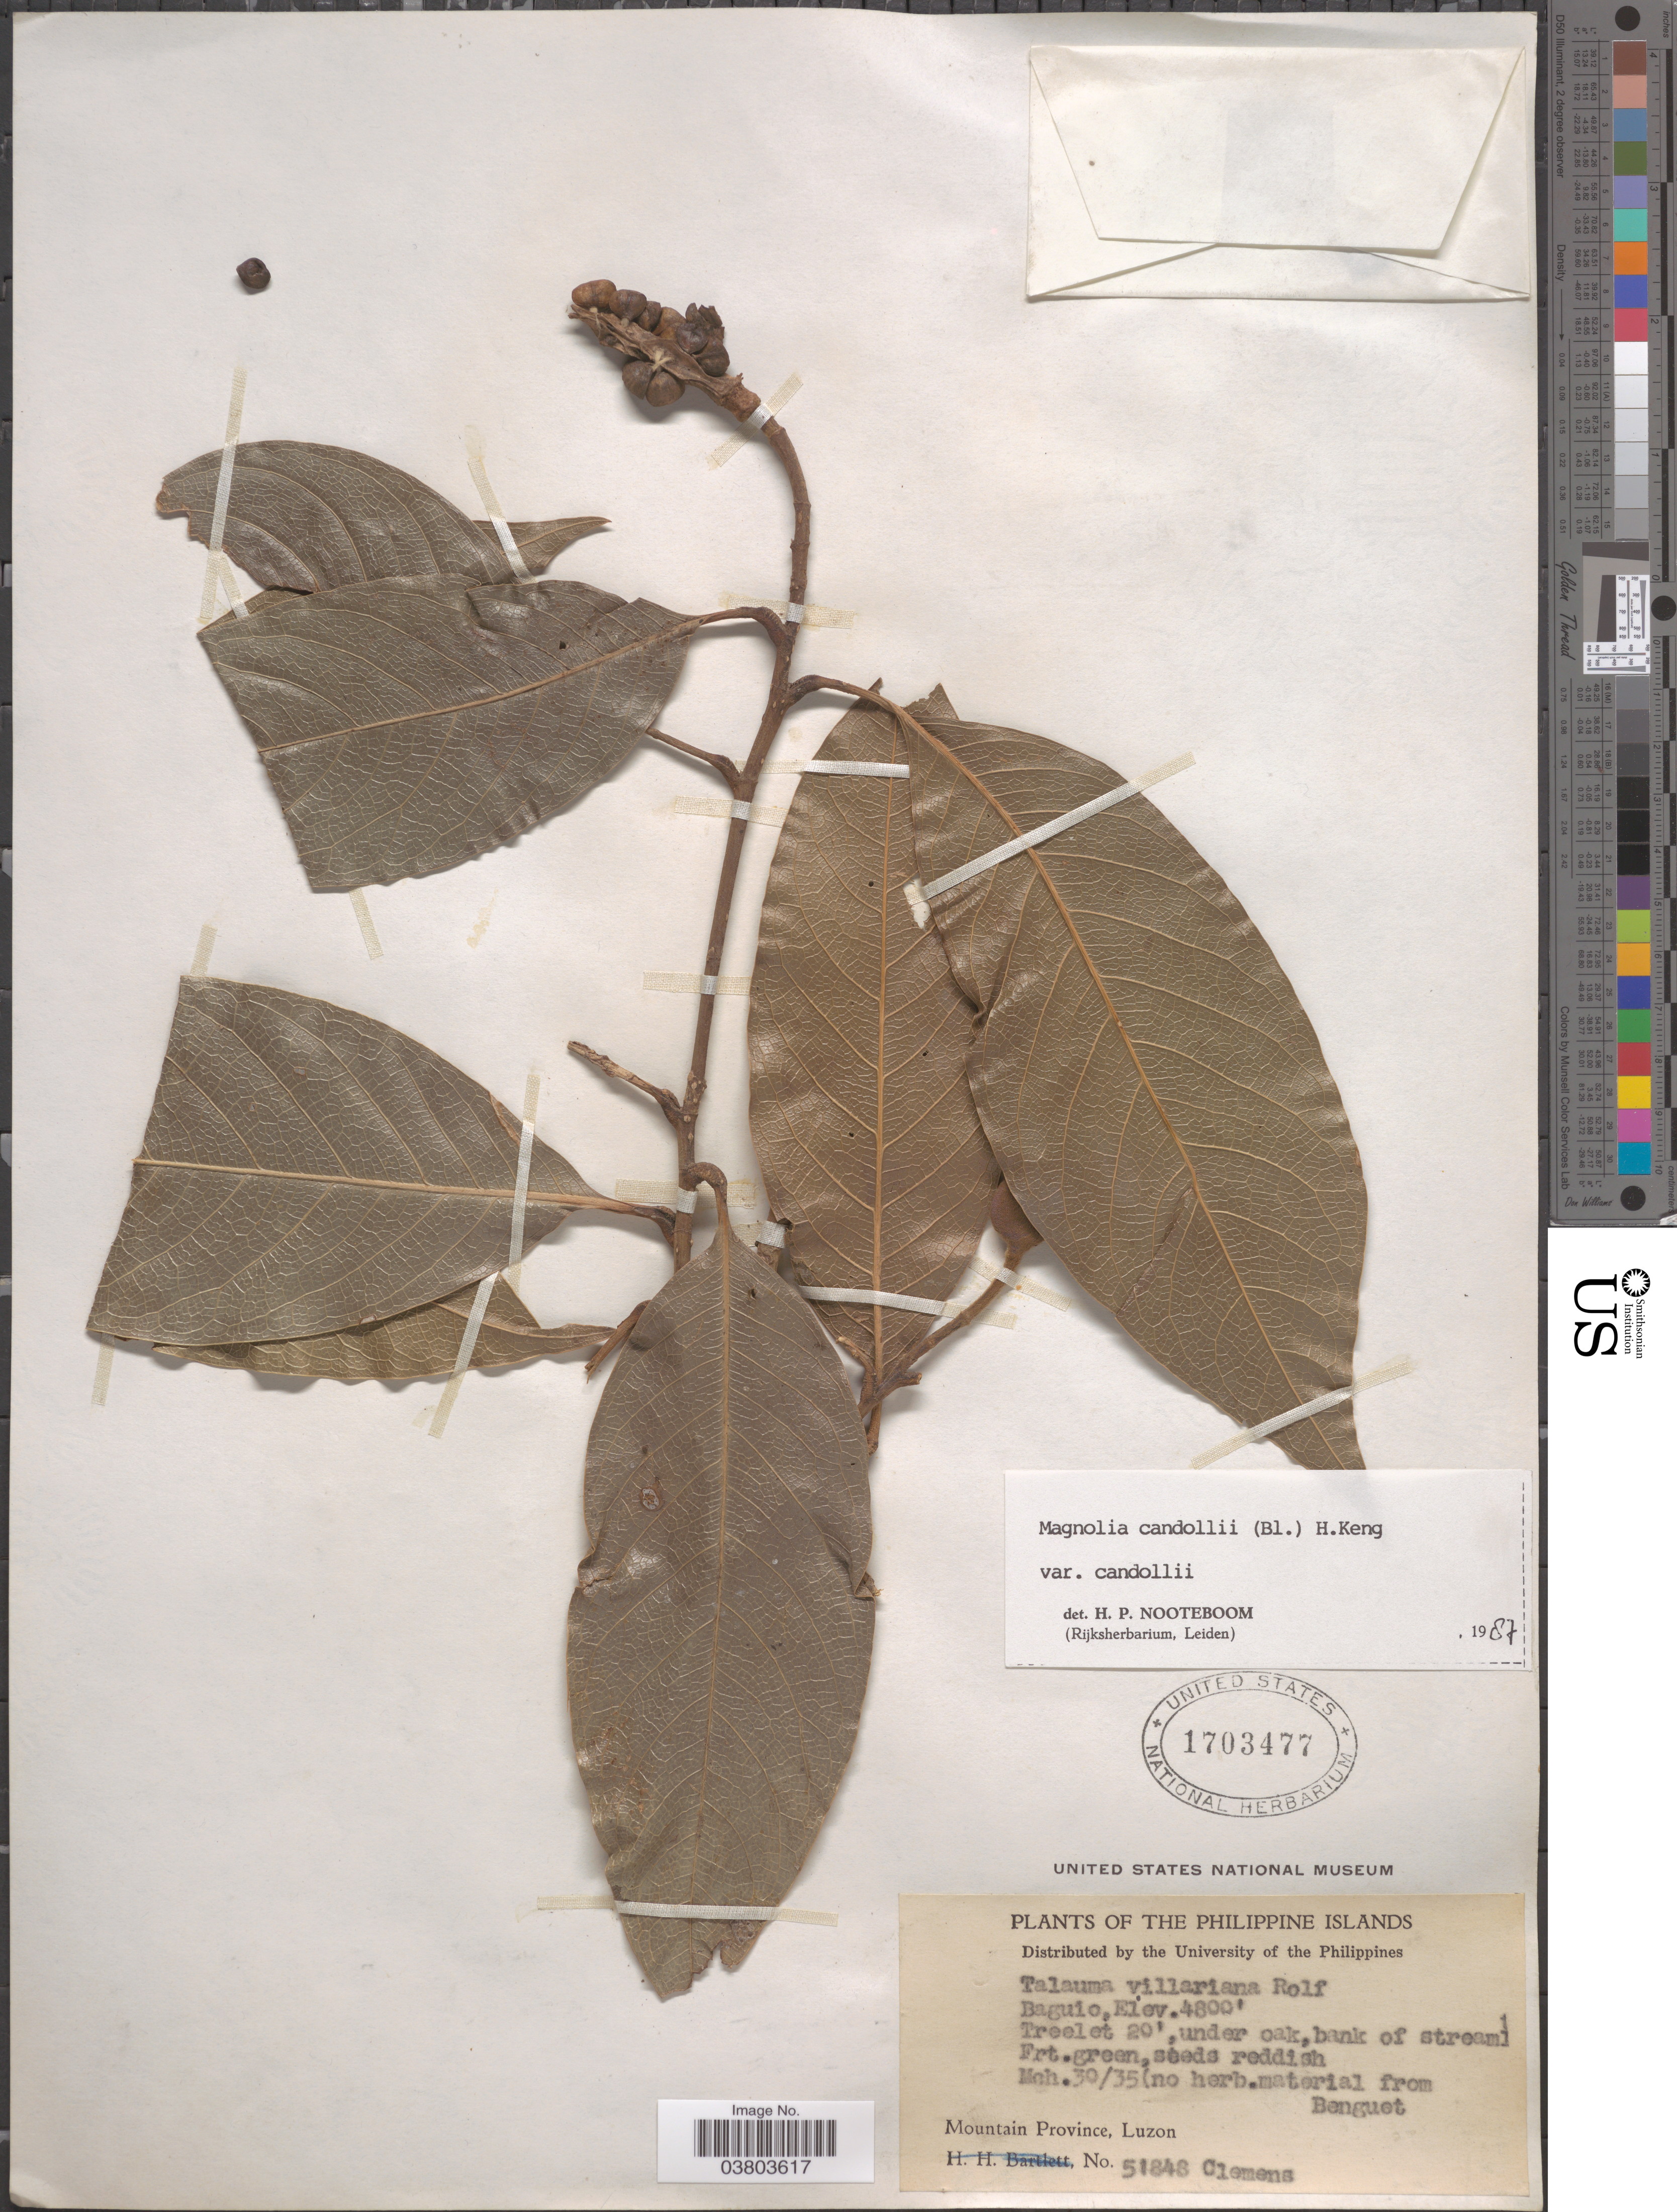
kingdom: Plantae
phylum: Tracheophyta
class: Magnoliopsida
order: Magnoliales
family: Magnoliaceae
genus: Magnolia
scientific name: Magnolia candollei var. candollei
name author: Link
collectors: -. Clemens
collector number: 51848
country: Philippines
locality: Baguio. Bank of stream. Benguet. Mountain Province, Luzon.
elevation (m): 1463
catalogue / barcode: US 1703477